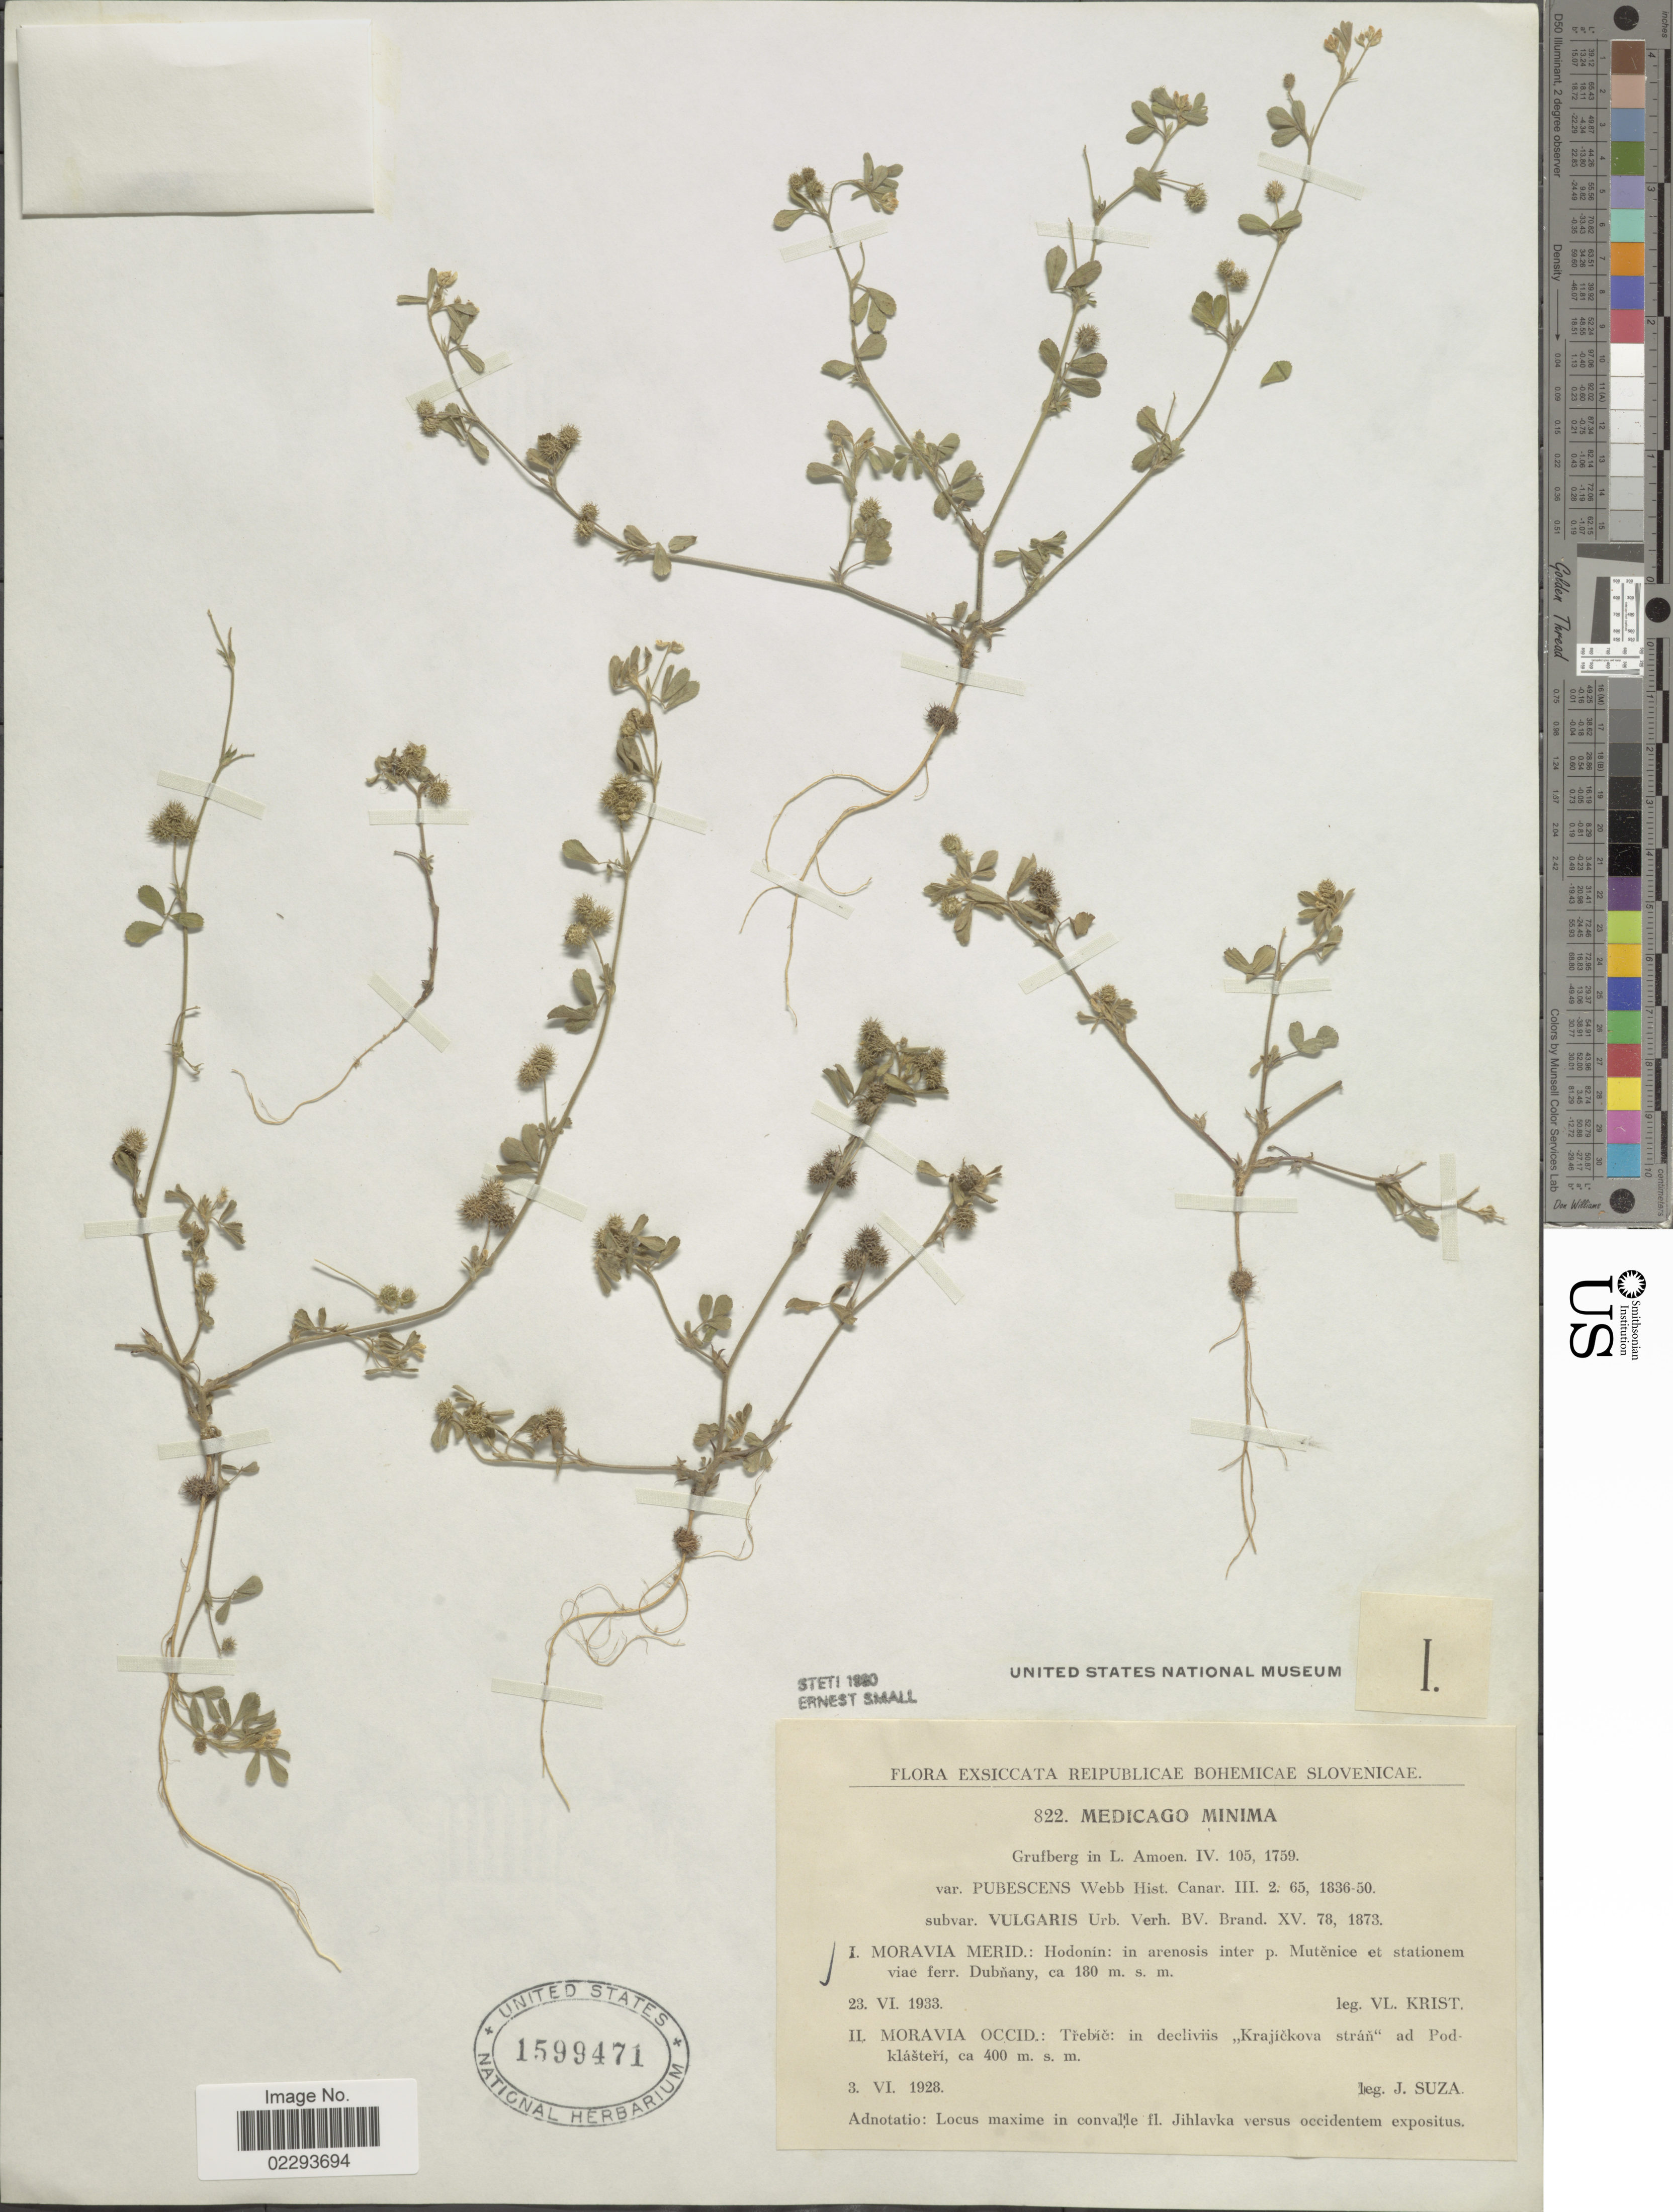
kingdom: Plantae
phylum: Tracheophyta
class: Magnoliopsida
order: Fabales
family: Fabaceae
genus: Medicago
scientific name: Medicago minima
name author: Lam.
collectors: V. Krist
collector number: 822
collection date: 1933-06-23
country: Czechia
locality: Bohemicae Slovenicae, Moravia Merid: Hodonin: in arenosis inter p. Mutenice et Stationem viae ferr. Dubanany.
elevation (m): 180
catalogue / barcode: US 1599471